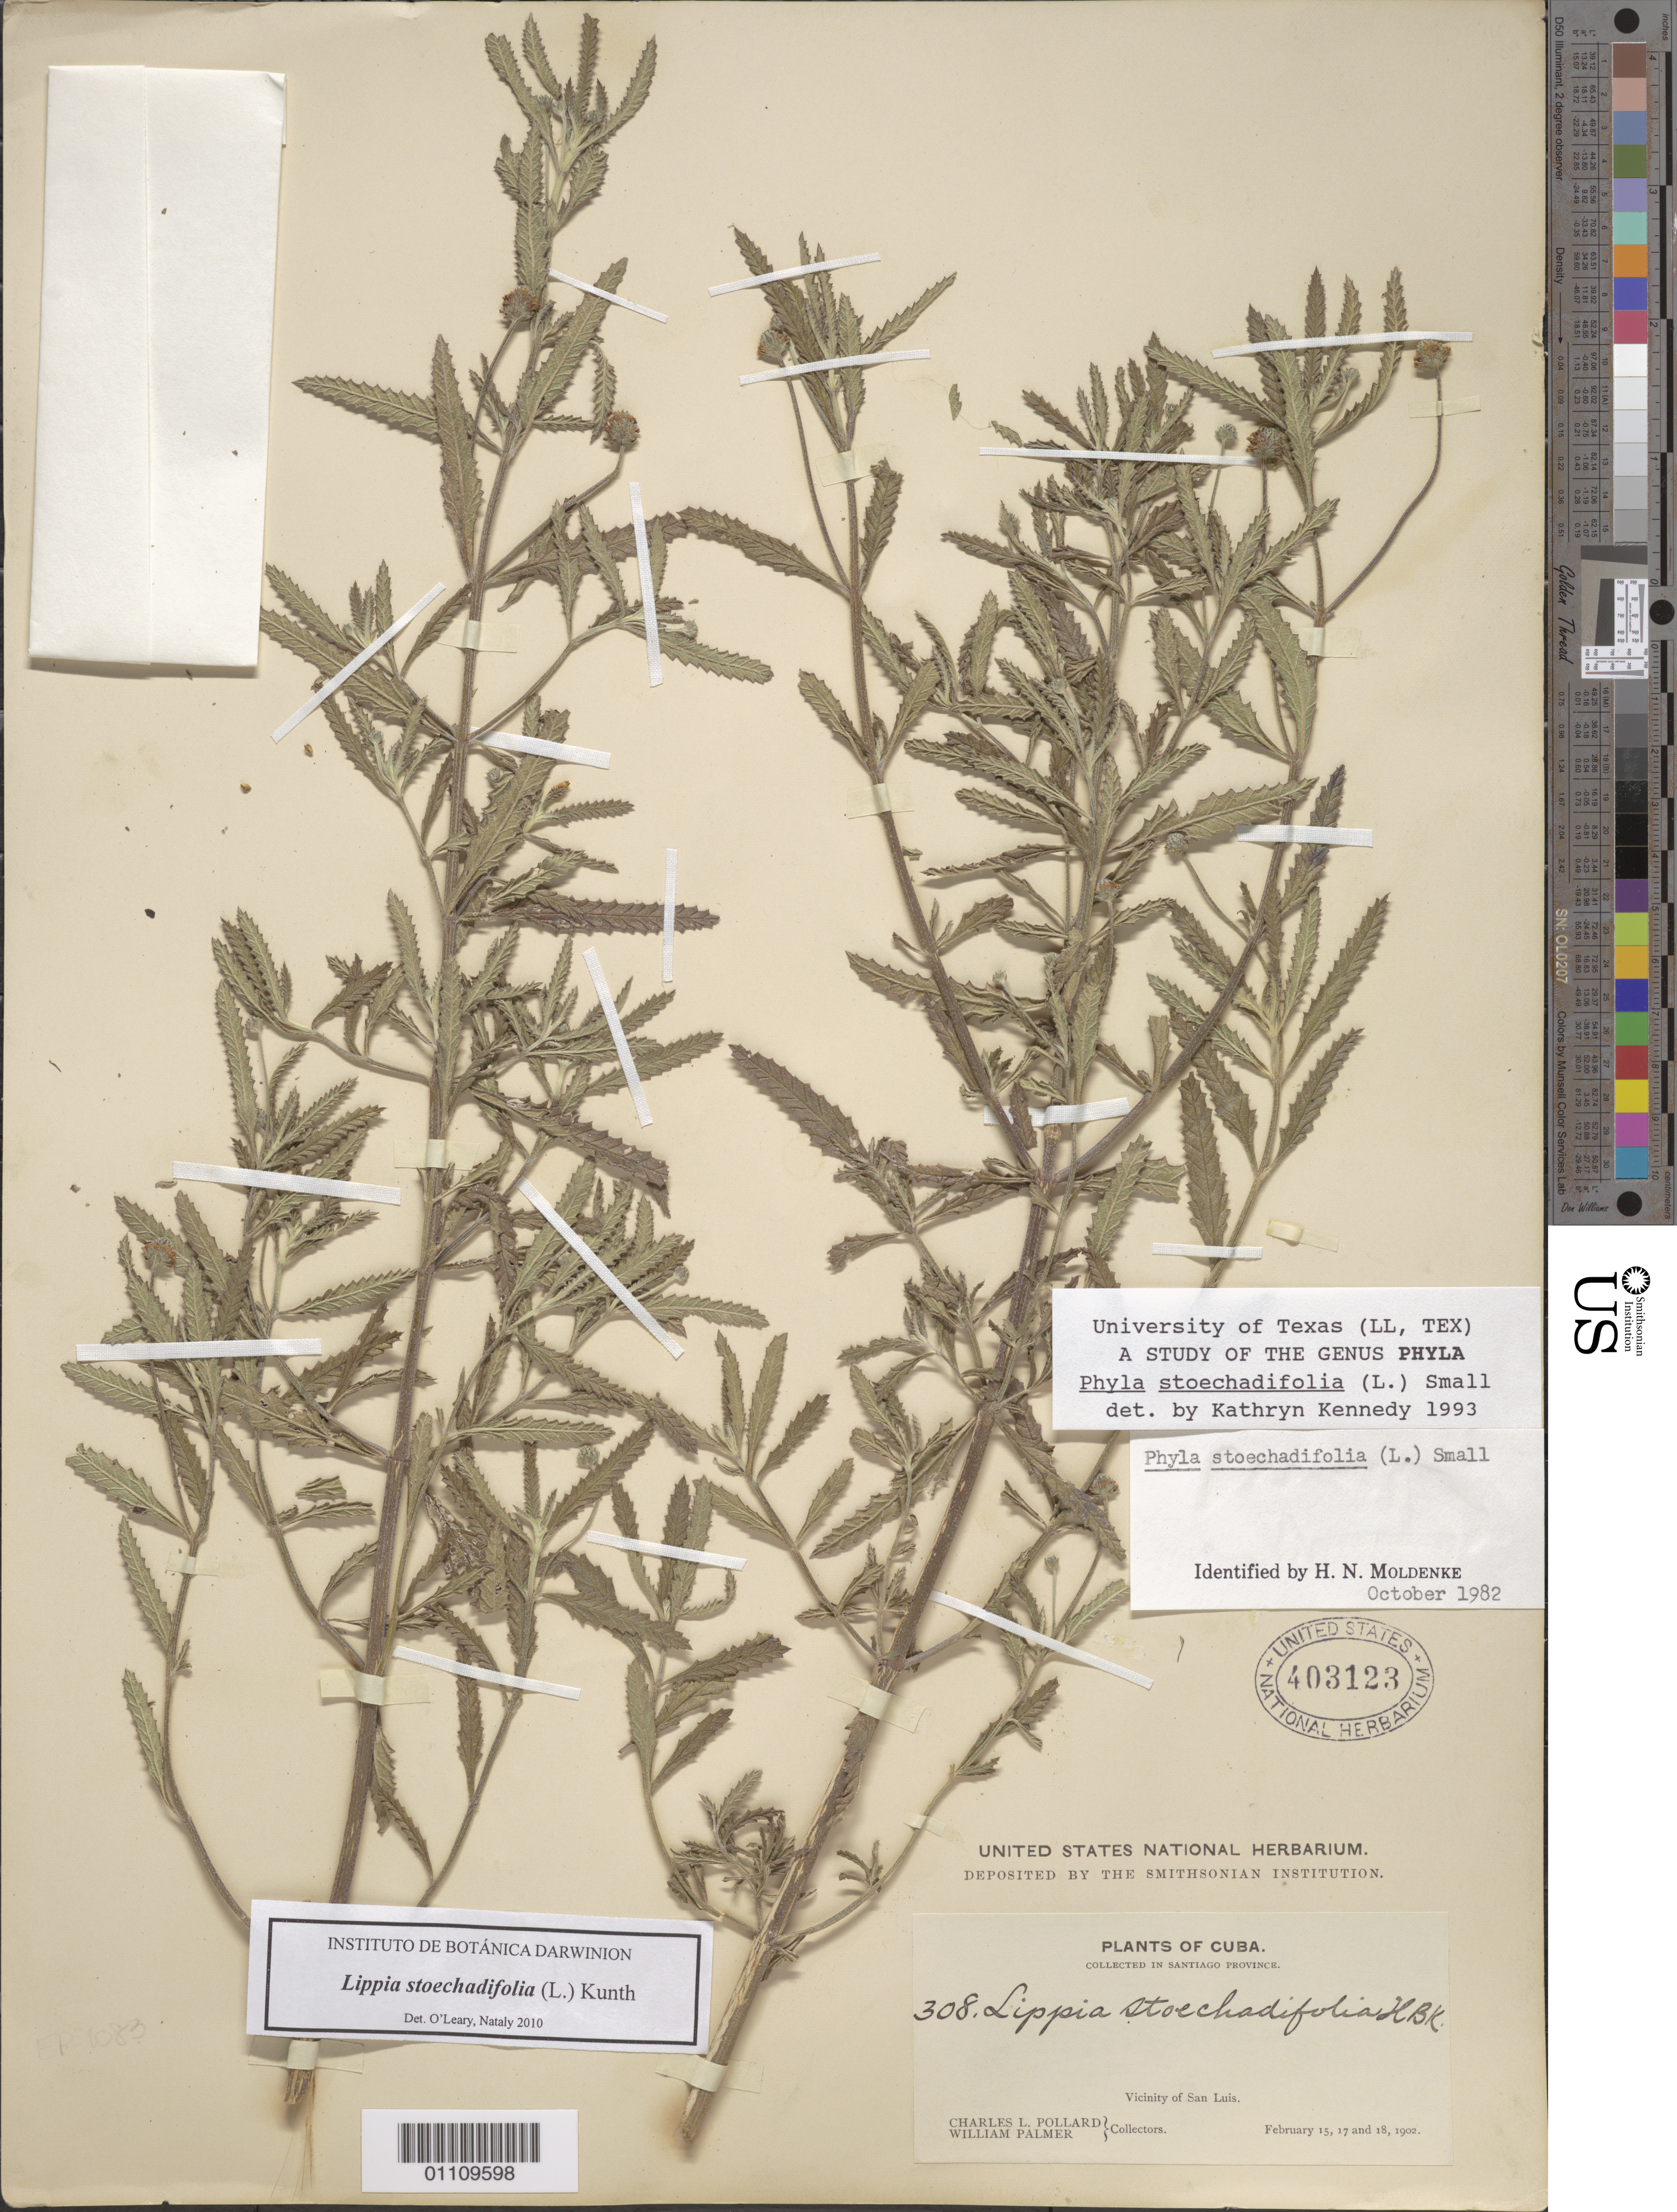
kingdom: Plantae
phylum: Tracheophyta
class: Magnoliopsida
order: Lamiales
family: Verbenaceae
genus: Phyla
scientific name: Phyla stoechadifolia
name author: (L.) Small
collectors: C. L. Pollard & W. Palmer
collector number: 308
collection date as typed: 15 Feb 1902 to 18 Feb 1902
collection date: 1902-02-15/1902-02-18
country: Cuba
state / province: Santiago de Cuba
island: Cuba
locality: San Luis vicinity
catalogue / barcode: US 403123